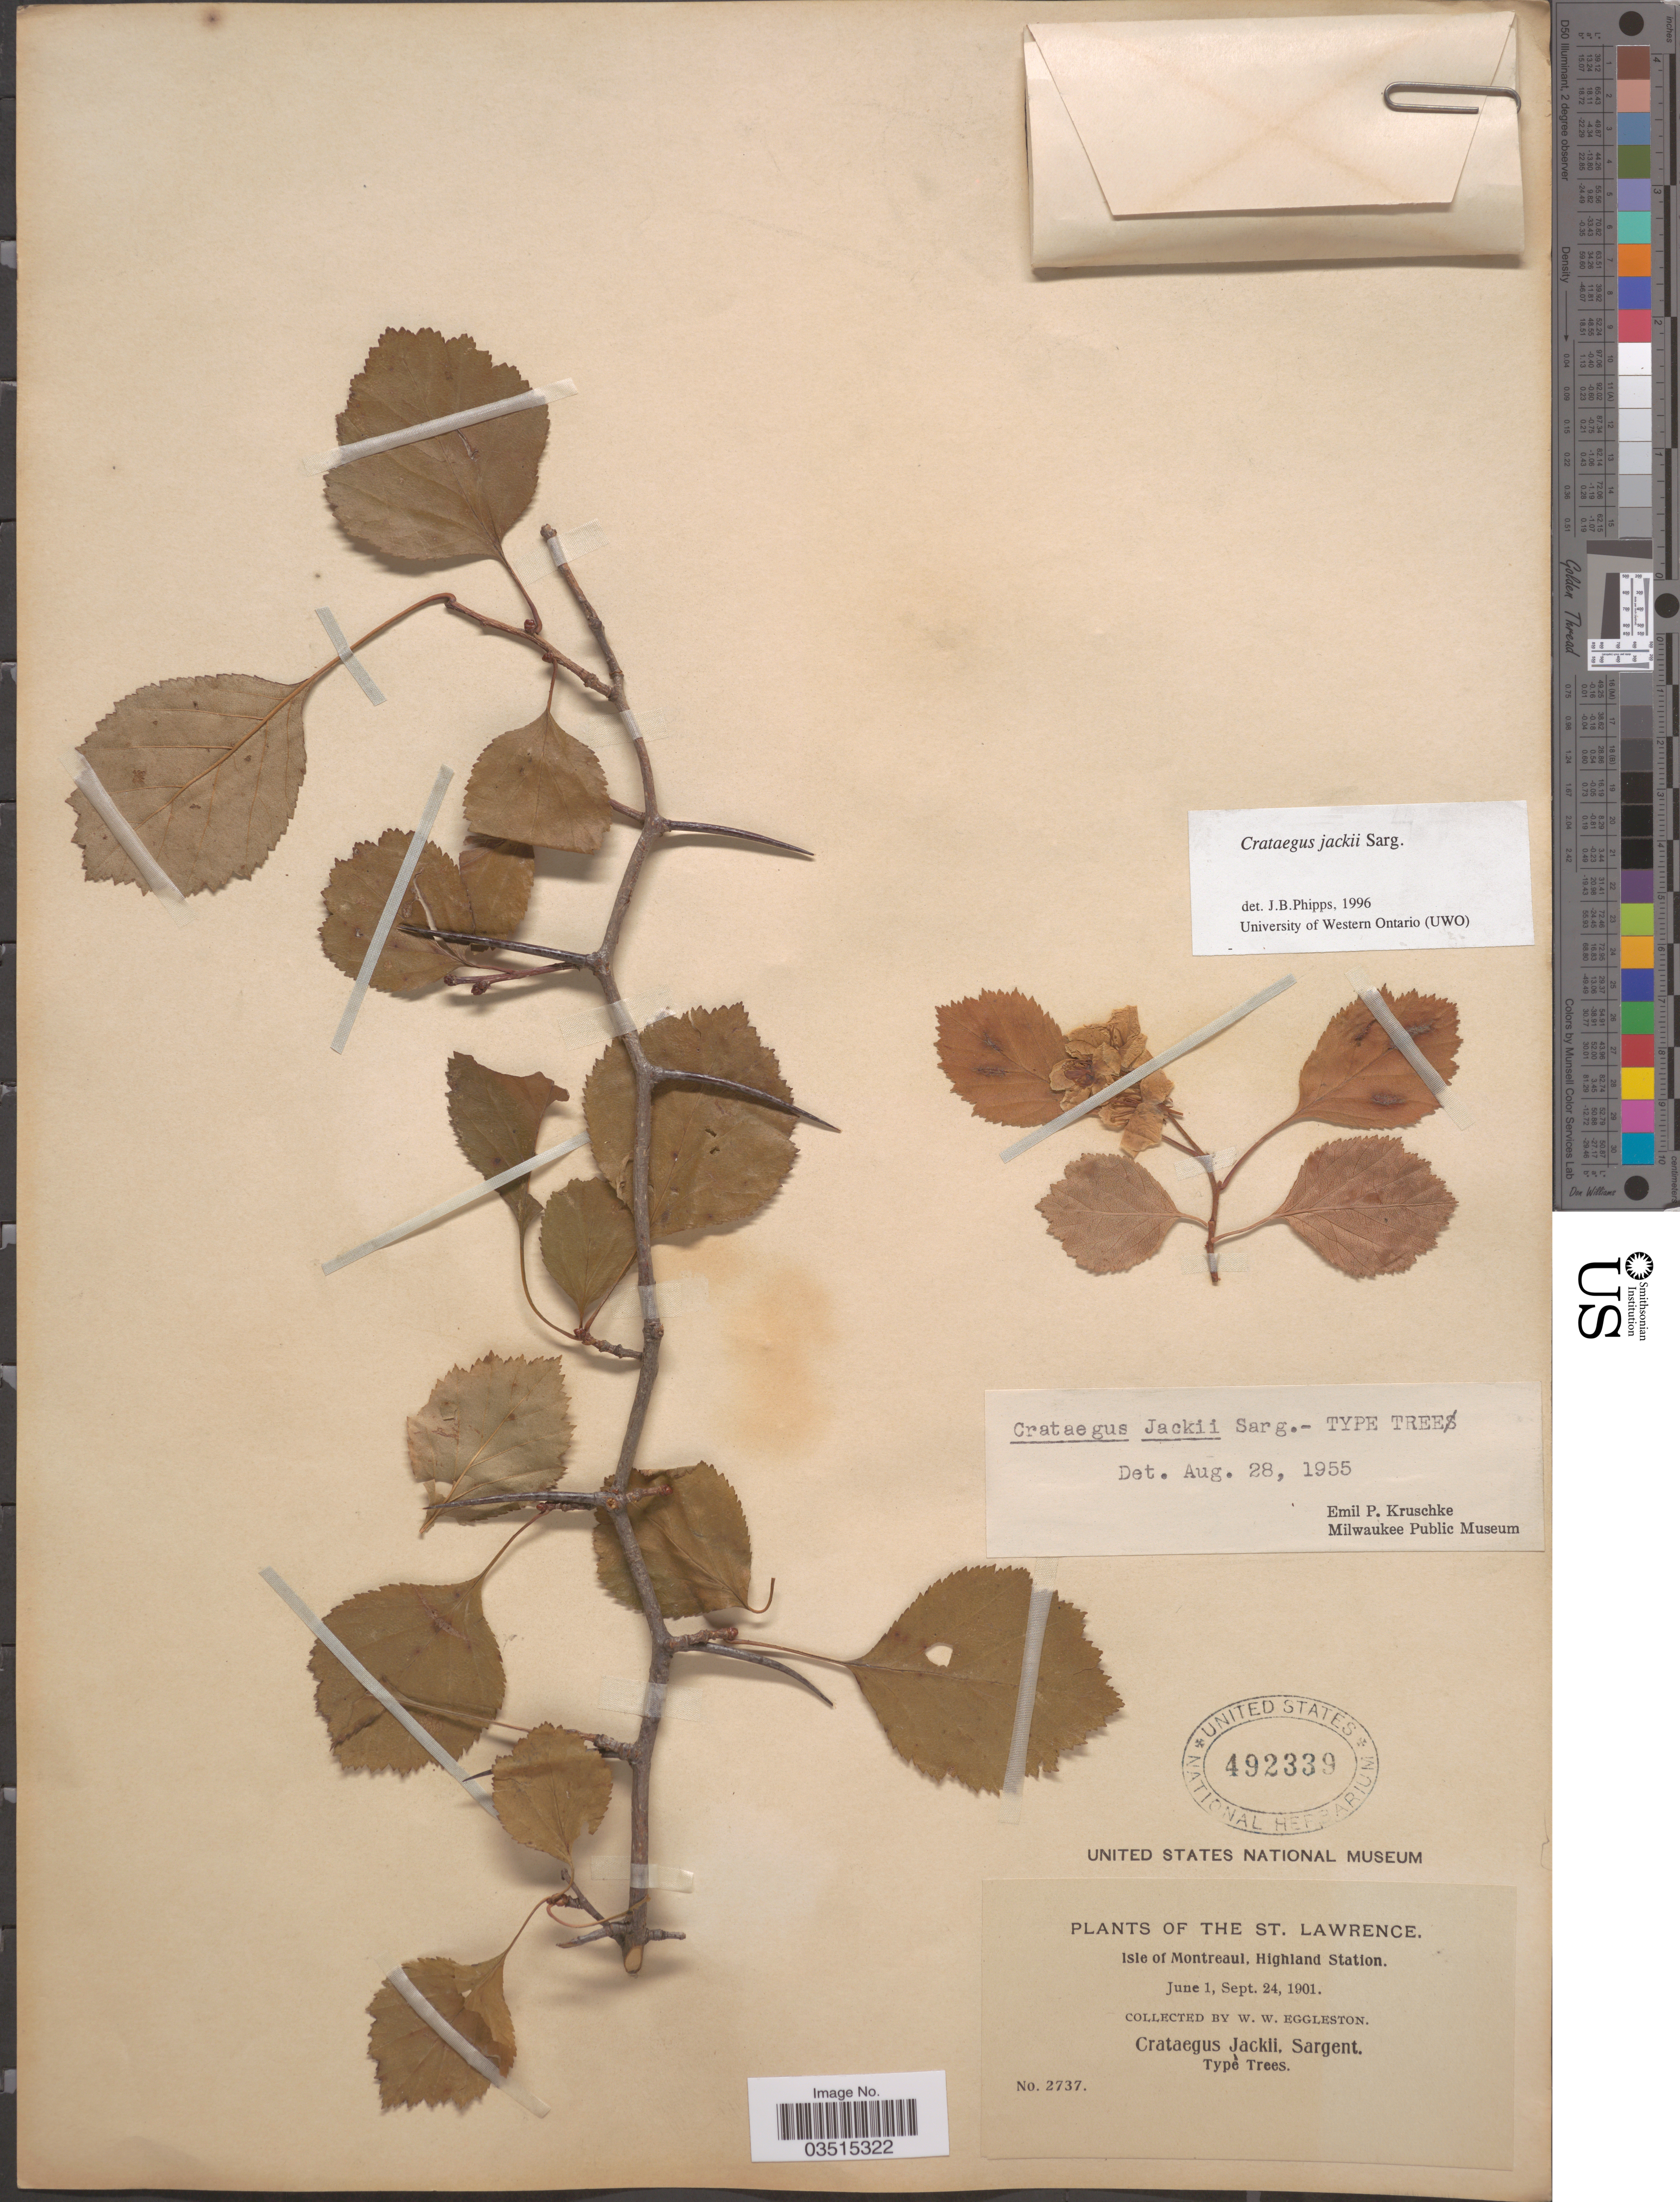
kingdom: Plantae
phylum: Tracheophyta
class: Magnoliopsida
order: Rosales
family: Rosaceae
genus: Crataegus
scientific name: Crataegus lumaria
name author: Ashe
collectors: W. W. Eggleston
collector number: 2737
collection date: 1901-06-01/1901-09-24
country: Canada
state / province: Quebec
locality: The St. Lawrence. Isle of Montreaul, Highland Station.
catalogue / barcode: US 492339